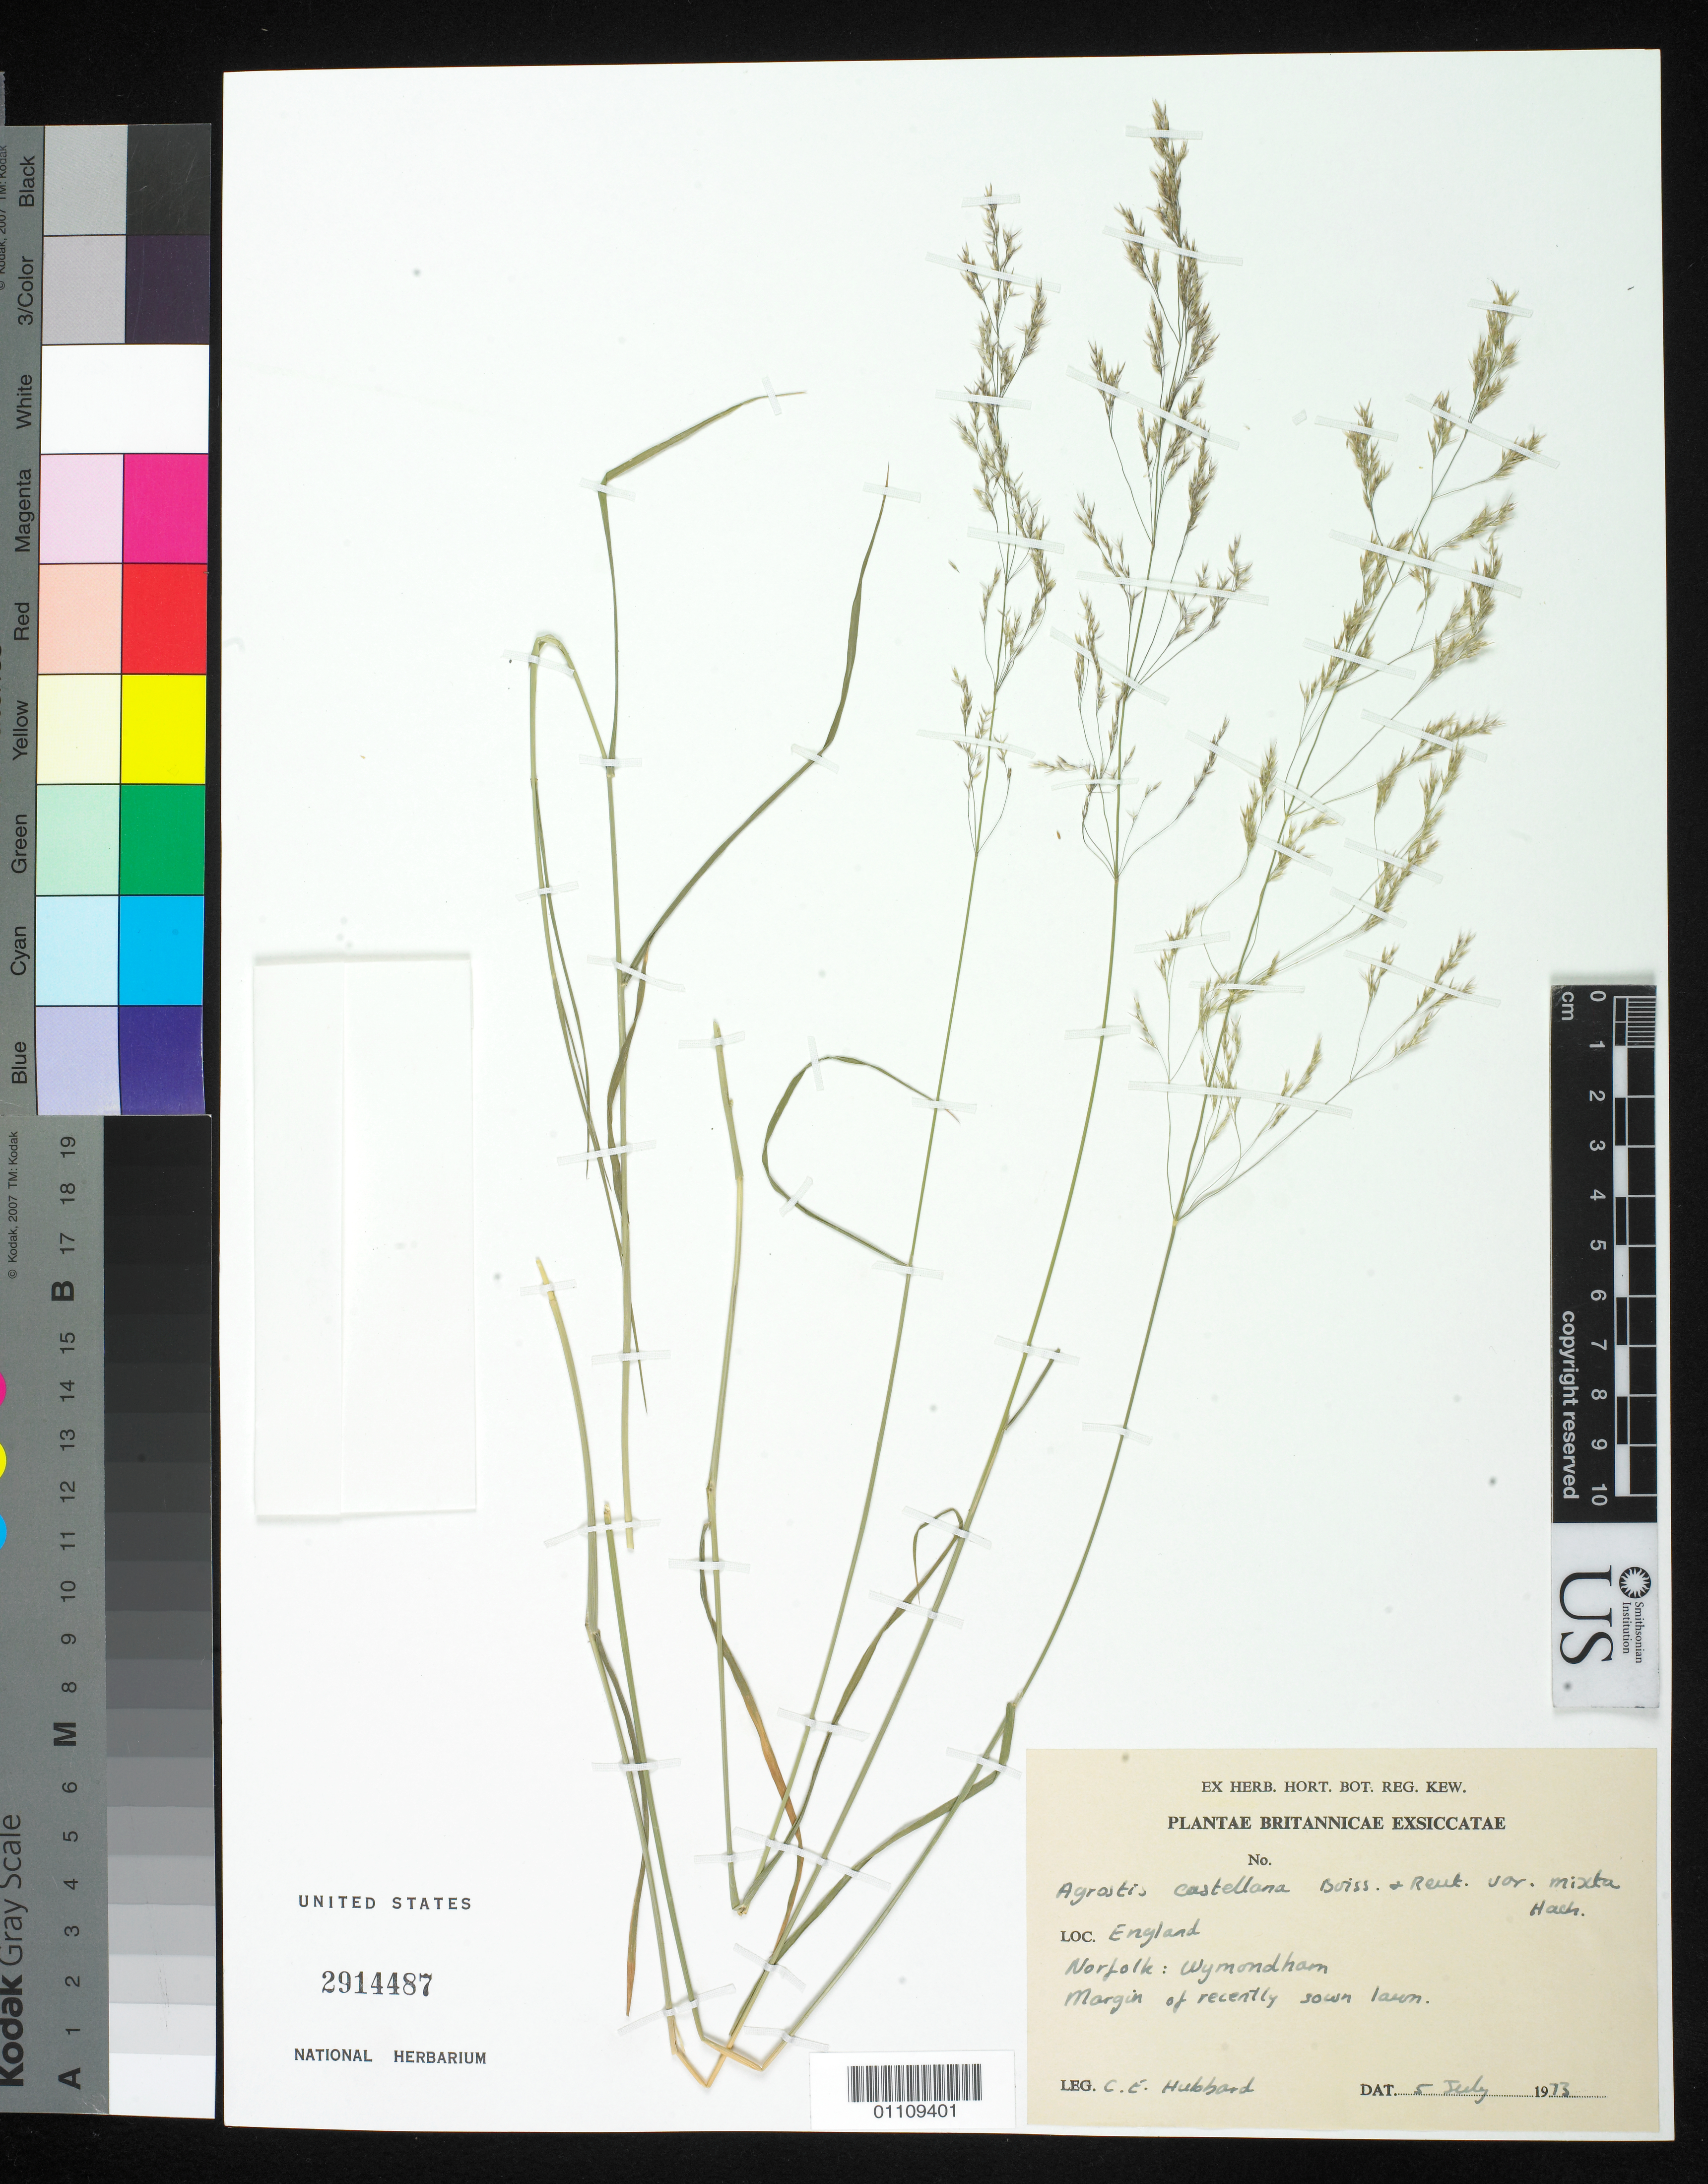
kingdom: Plantae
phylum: Tracheophyta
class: Liliopsida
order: Poales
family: Poaceae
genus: Agrostis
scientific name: Agrostis castellana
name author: Boiss. & Reut.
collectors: C. E. Hubbard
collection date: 1973-07-05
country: United Kingdom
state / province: England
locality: Norfolk: Wymondham. Margin of recently gown lawn.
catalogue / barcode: US 2914487